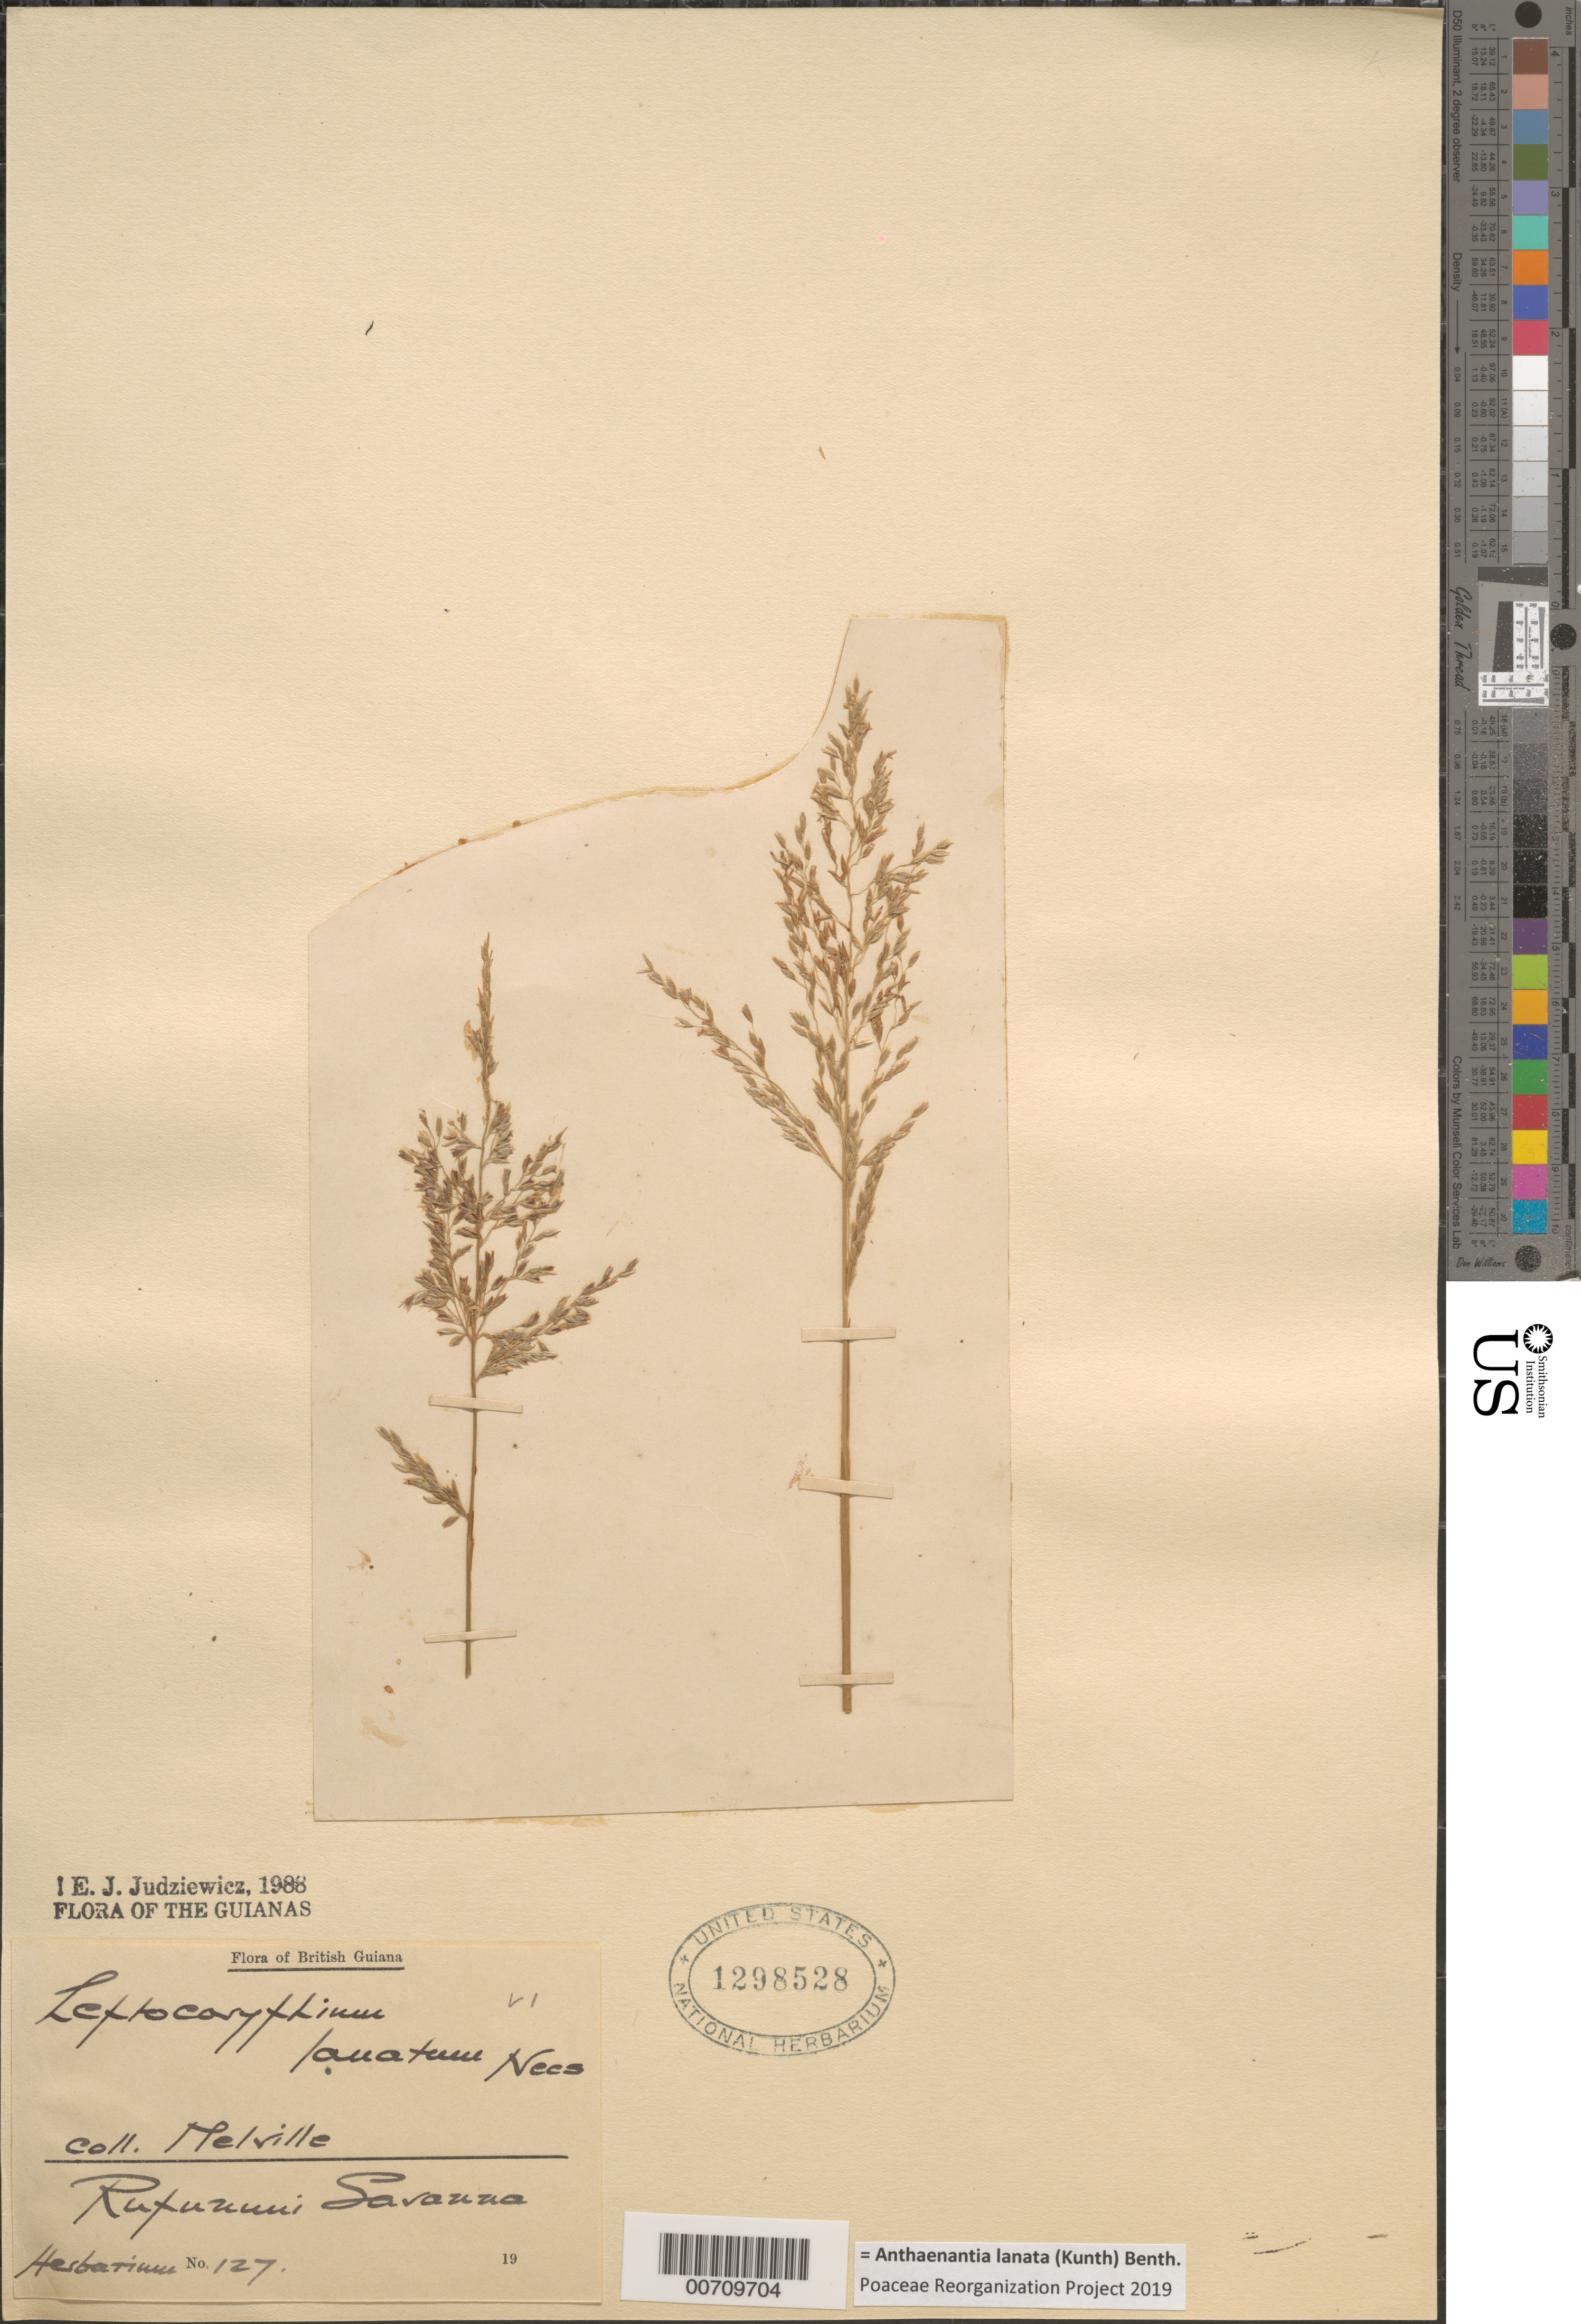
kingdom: Plantae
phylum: Tracheophyta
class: Liliopsida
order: Poales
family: Poaceae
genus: Leptocoryphium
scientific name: Leptocoryphium lanatum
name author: (Kunth) Nees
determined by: Judziewicz, E. J.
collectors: H. Melville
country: Guyana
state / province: U. Takutu-U. Essequibo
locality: Rupununi Savanna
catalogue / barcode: US 1298528